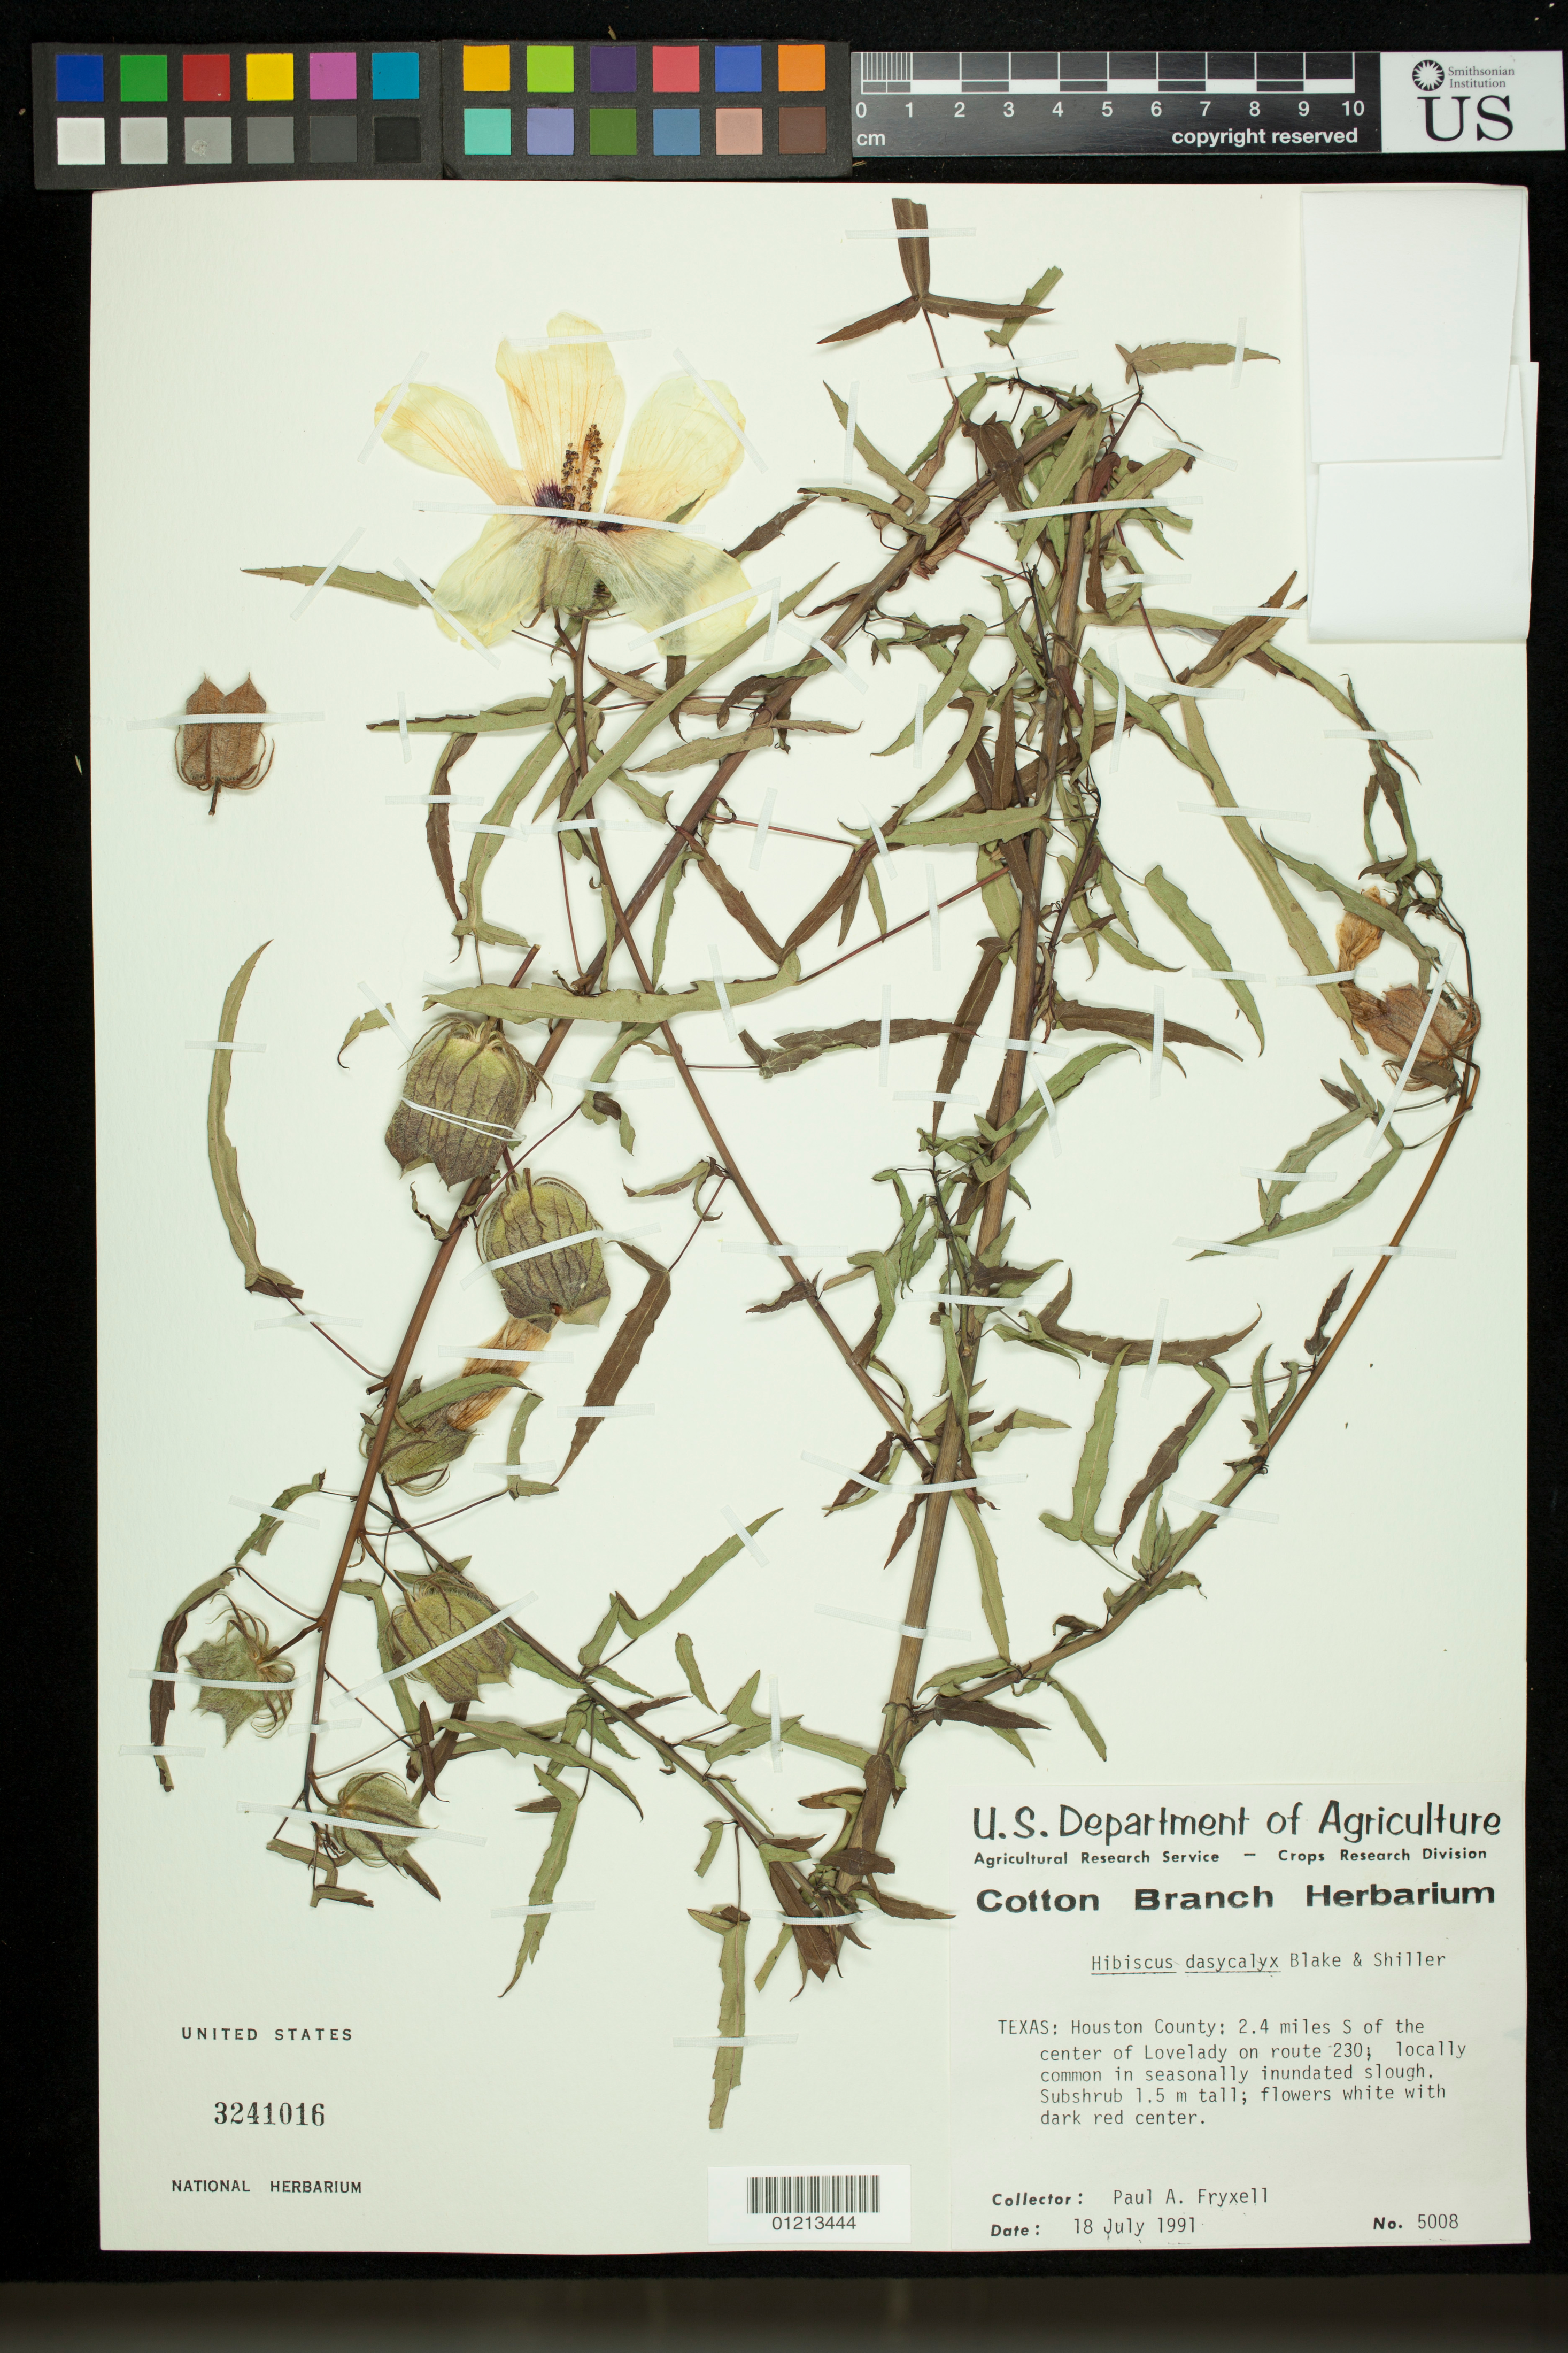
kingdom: Plantae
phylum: Tracheophyta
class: Magnoliopsida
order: Malvales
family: Malvaceae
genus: Hibiscus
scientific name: Hibiscus dasycalyx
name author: S.F. Blake & Shiller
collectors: P. A. Fryxell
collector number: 5008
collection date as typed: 18 Jul 1991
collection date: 1991-07-18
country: United States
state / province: Texas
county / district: Houston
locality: Houston County: 2.4 miles S of the center of Lovelady on route 230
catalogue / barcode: US 3241016